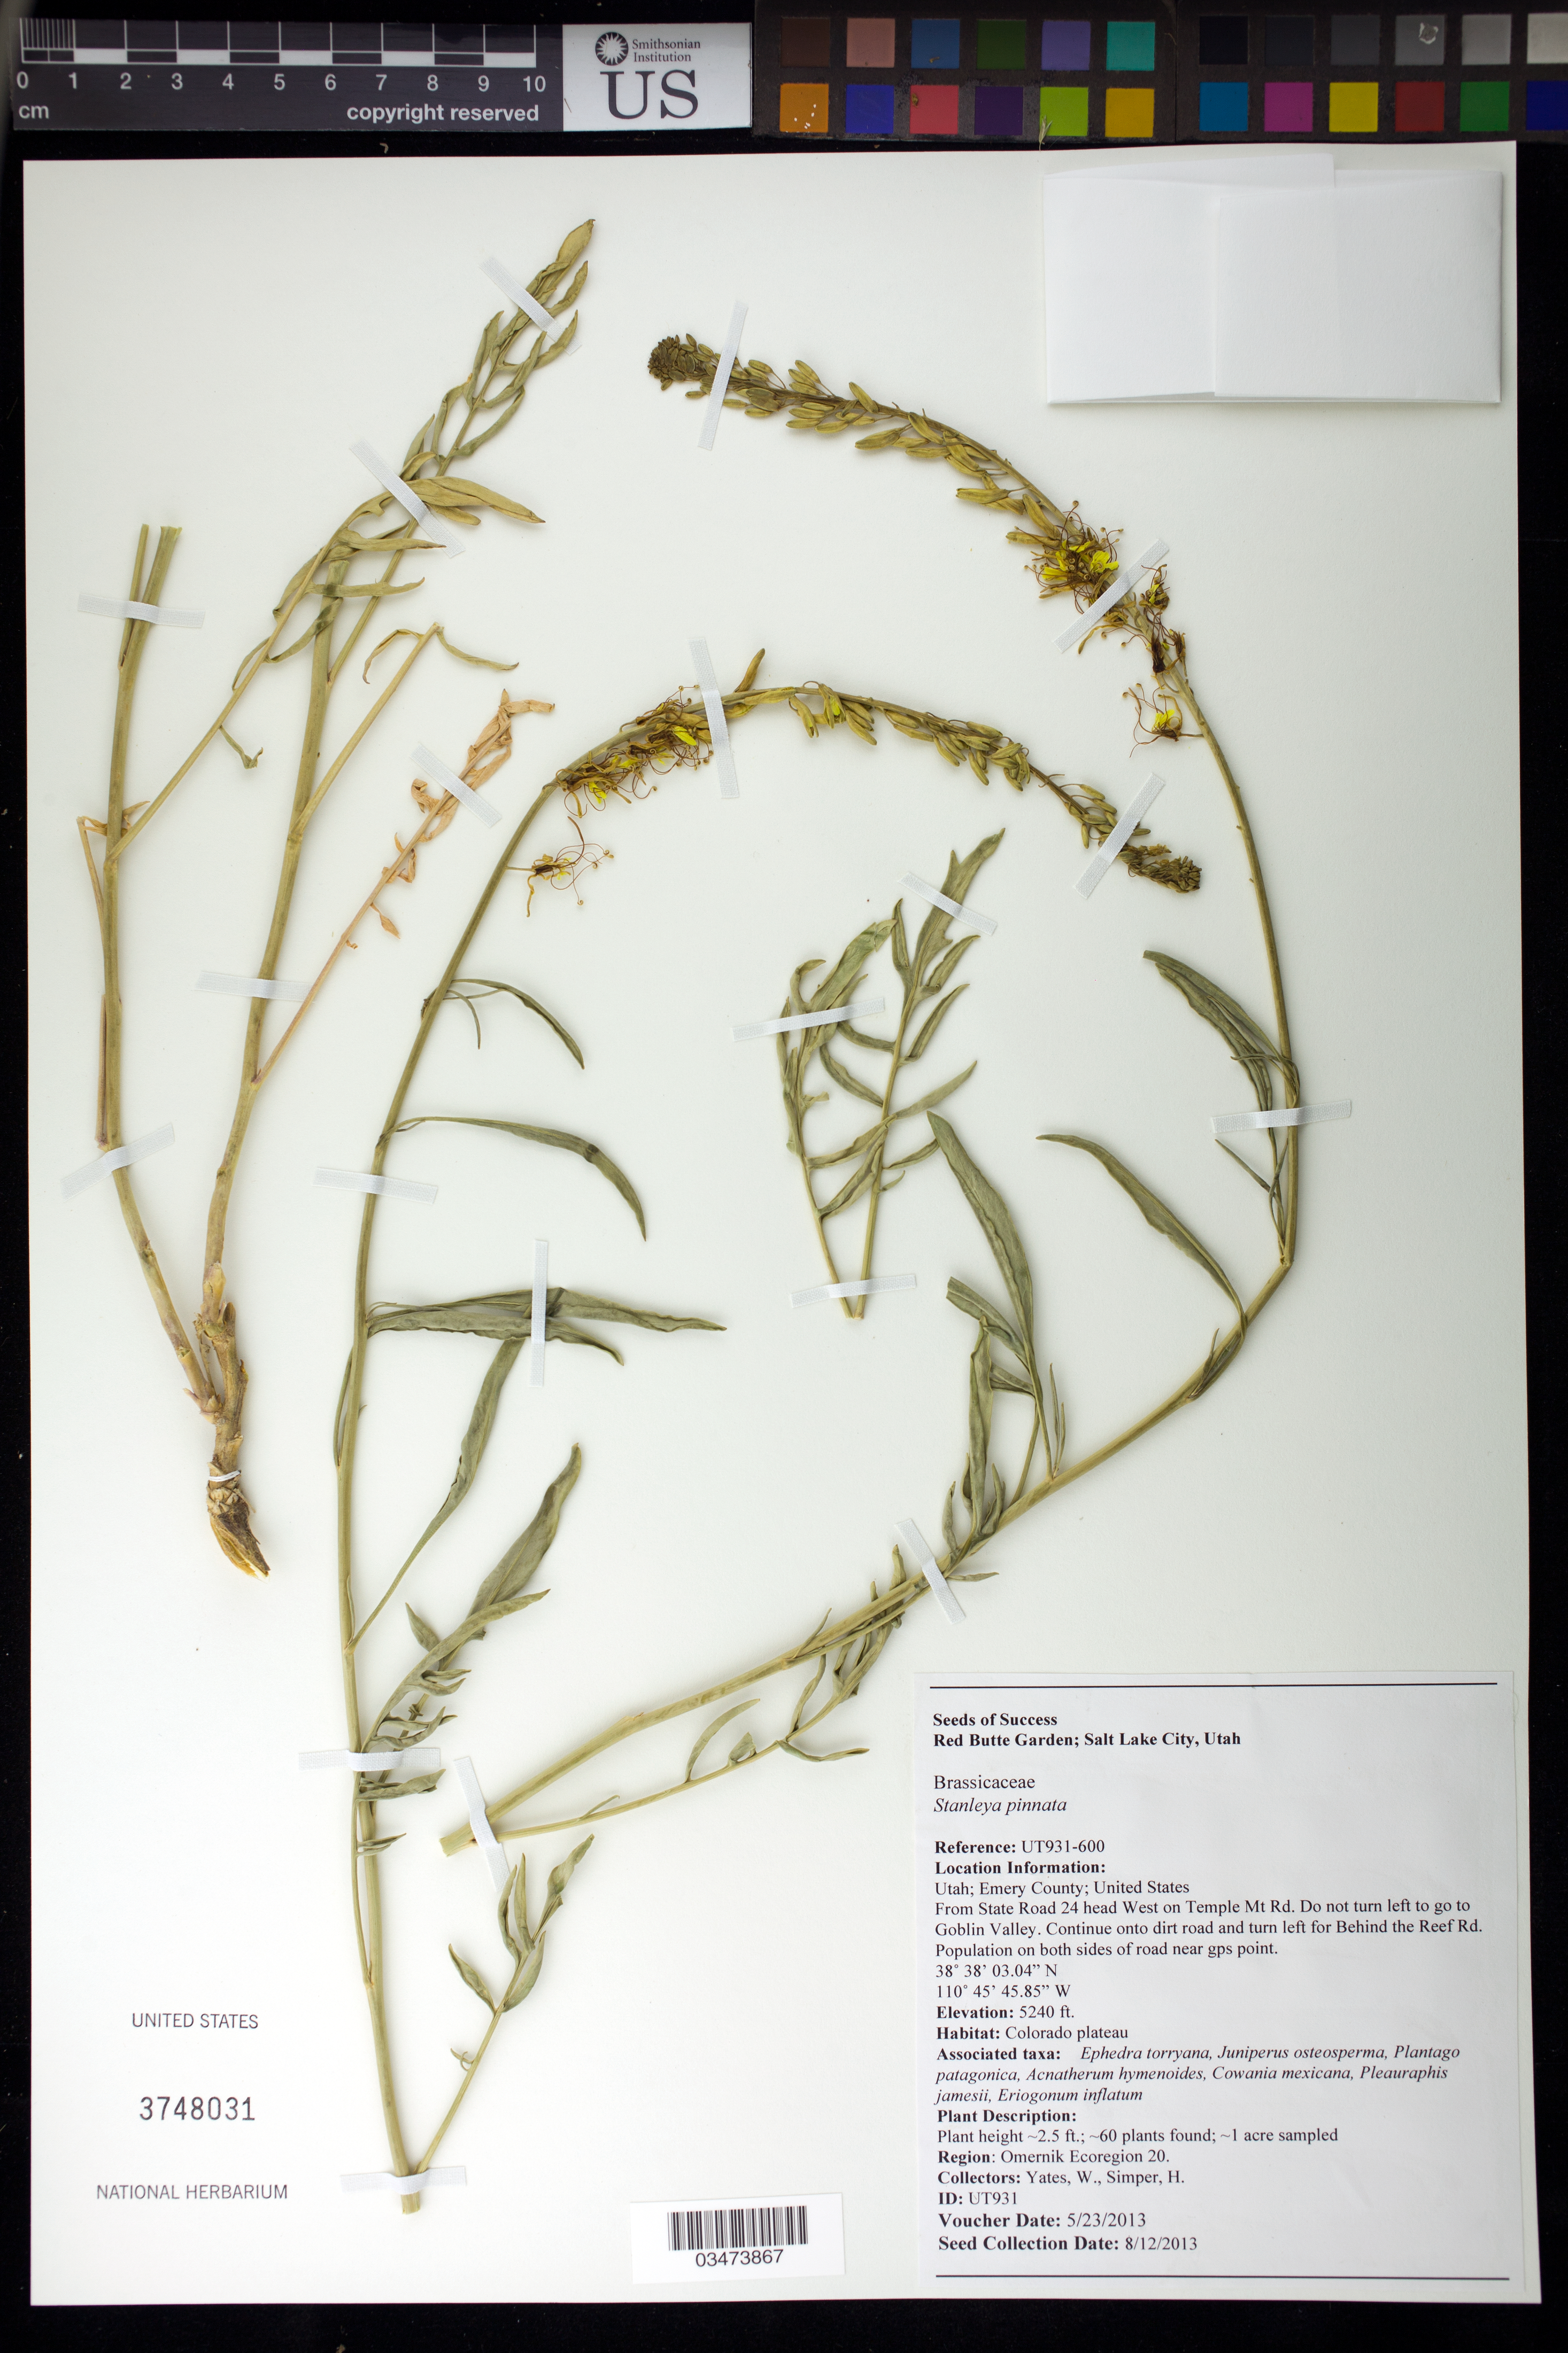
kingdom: Plantae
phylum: Tracheophyta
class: Magnoliopsida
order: Brassicales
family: Brassicaceae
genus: Stanleya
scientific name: Stanleya pinnata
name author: (Pursh) Britton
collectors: W. Yates & H. Simper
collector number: UT931-600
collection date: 2013-05-23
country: United States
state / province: Utah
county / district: Emery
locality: Bouth sides of Behind the Reef Rd.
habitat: Plateau.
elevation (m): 1597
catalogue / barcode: US 3748031